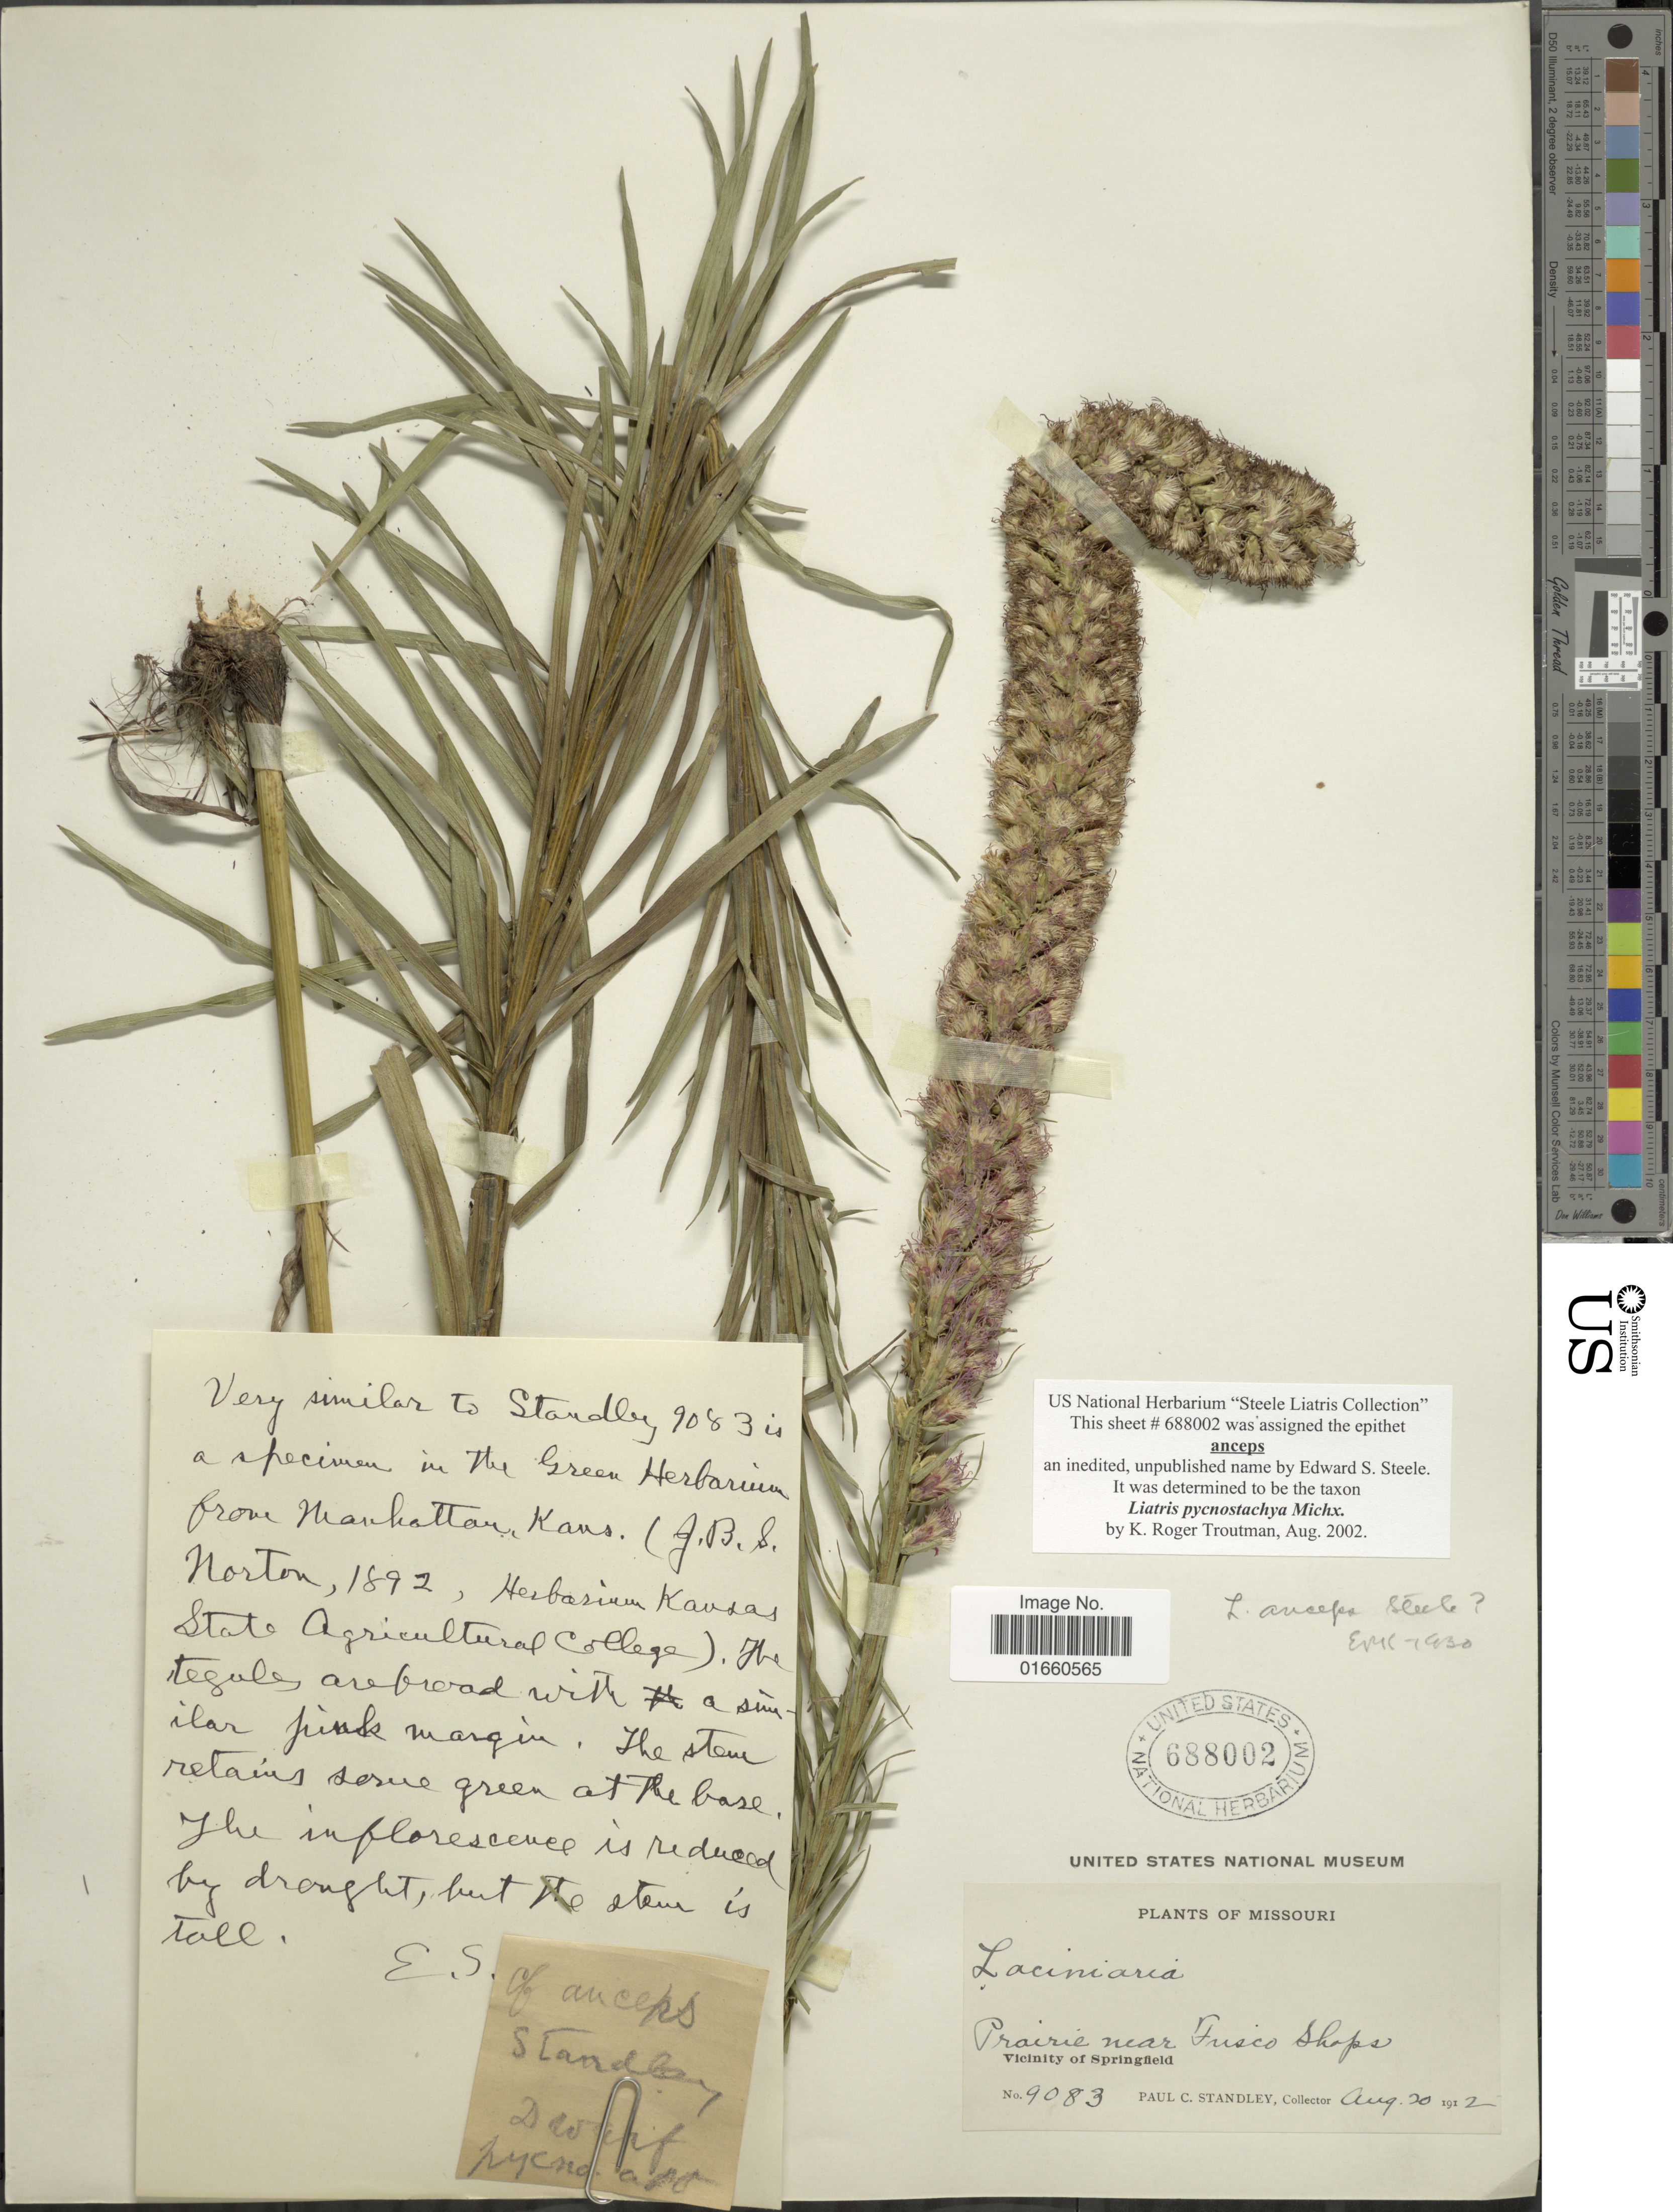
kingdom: Plantae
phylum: Tracheophyta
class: Magnoliopsida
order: Asterales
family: Asteraceae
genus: Liatris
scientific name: Liatris pycnostachya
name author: Michx.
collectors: P. C. Standley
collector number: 9083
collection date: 1912-08-20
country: United States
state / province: Missouri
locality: Prairie near Frisco Shops, Vicinity of Springfield.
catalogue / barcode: US 688002